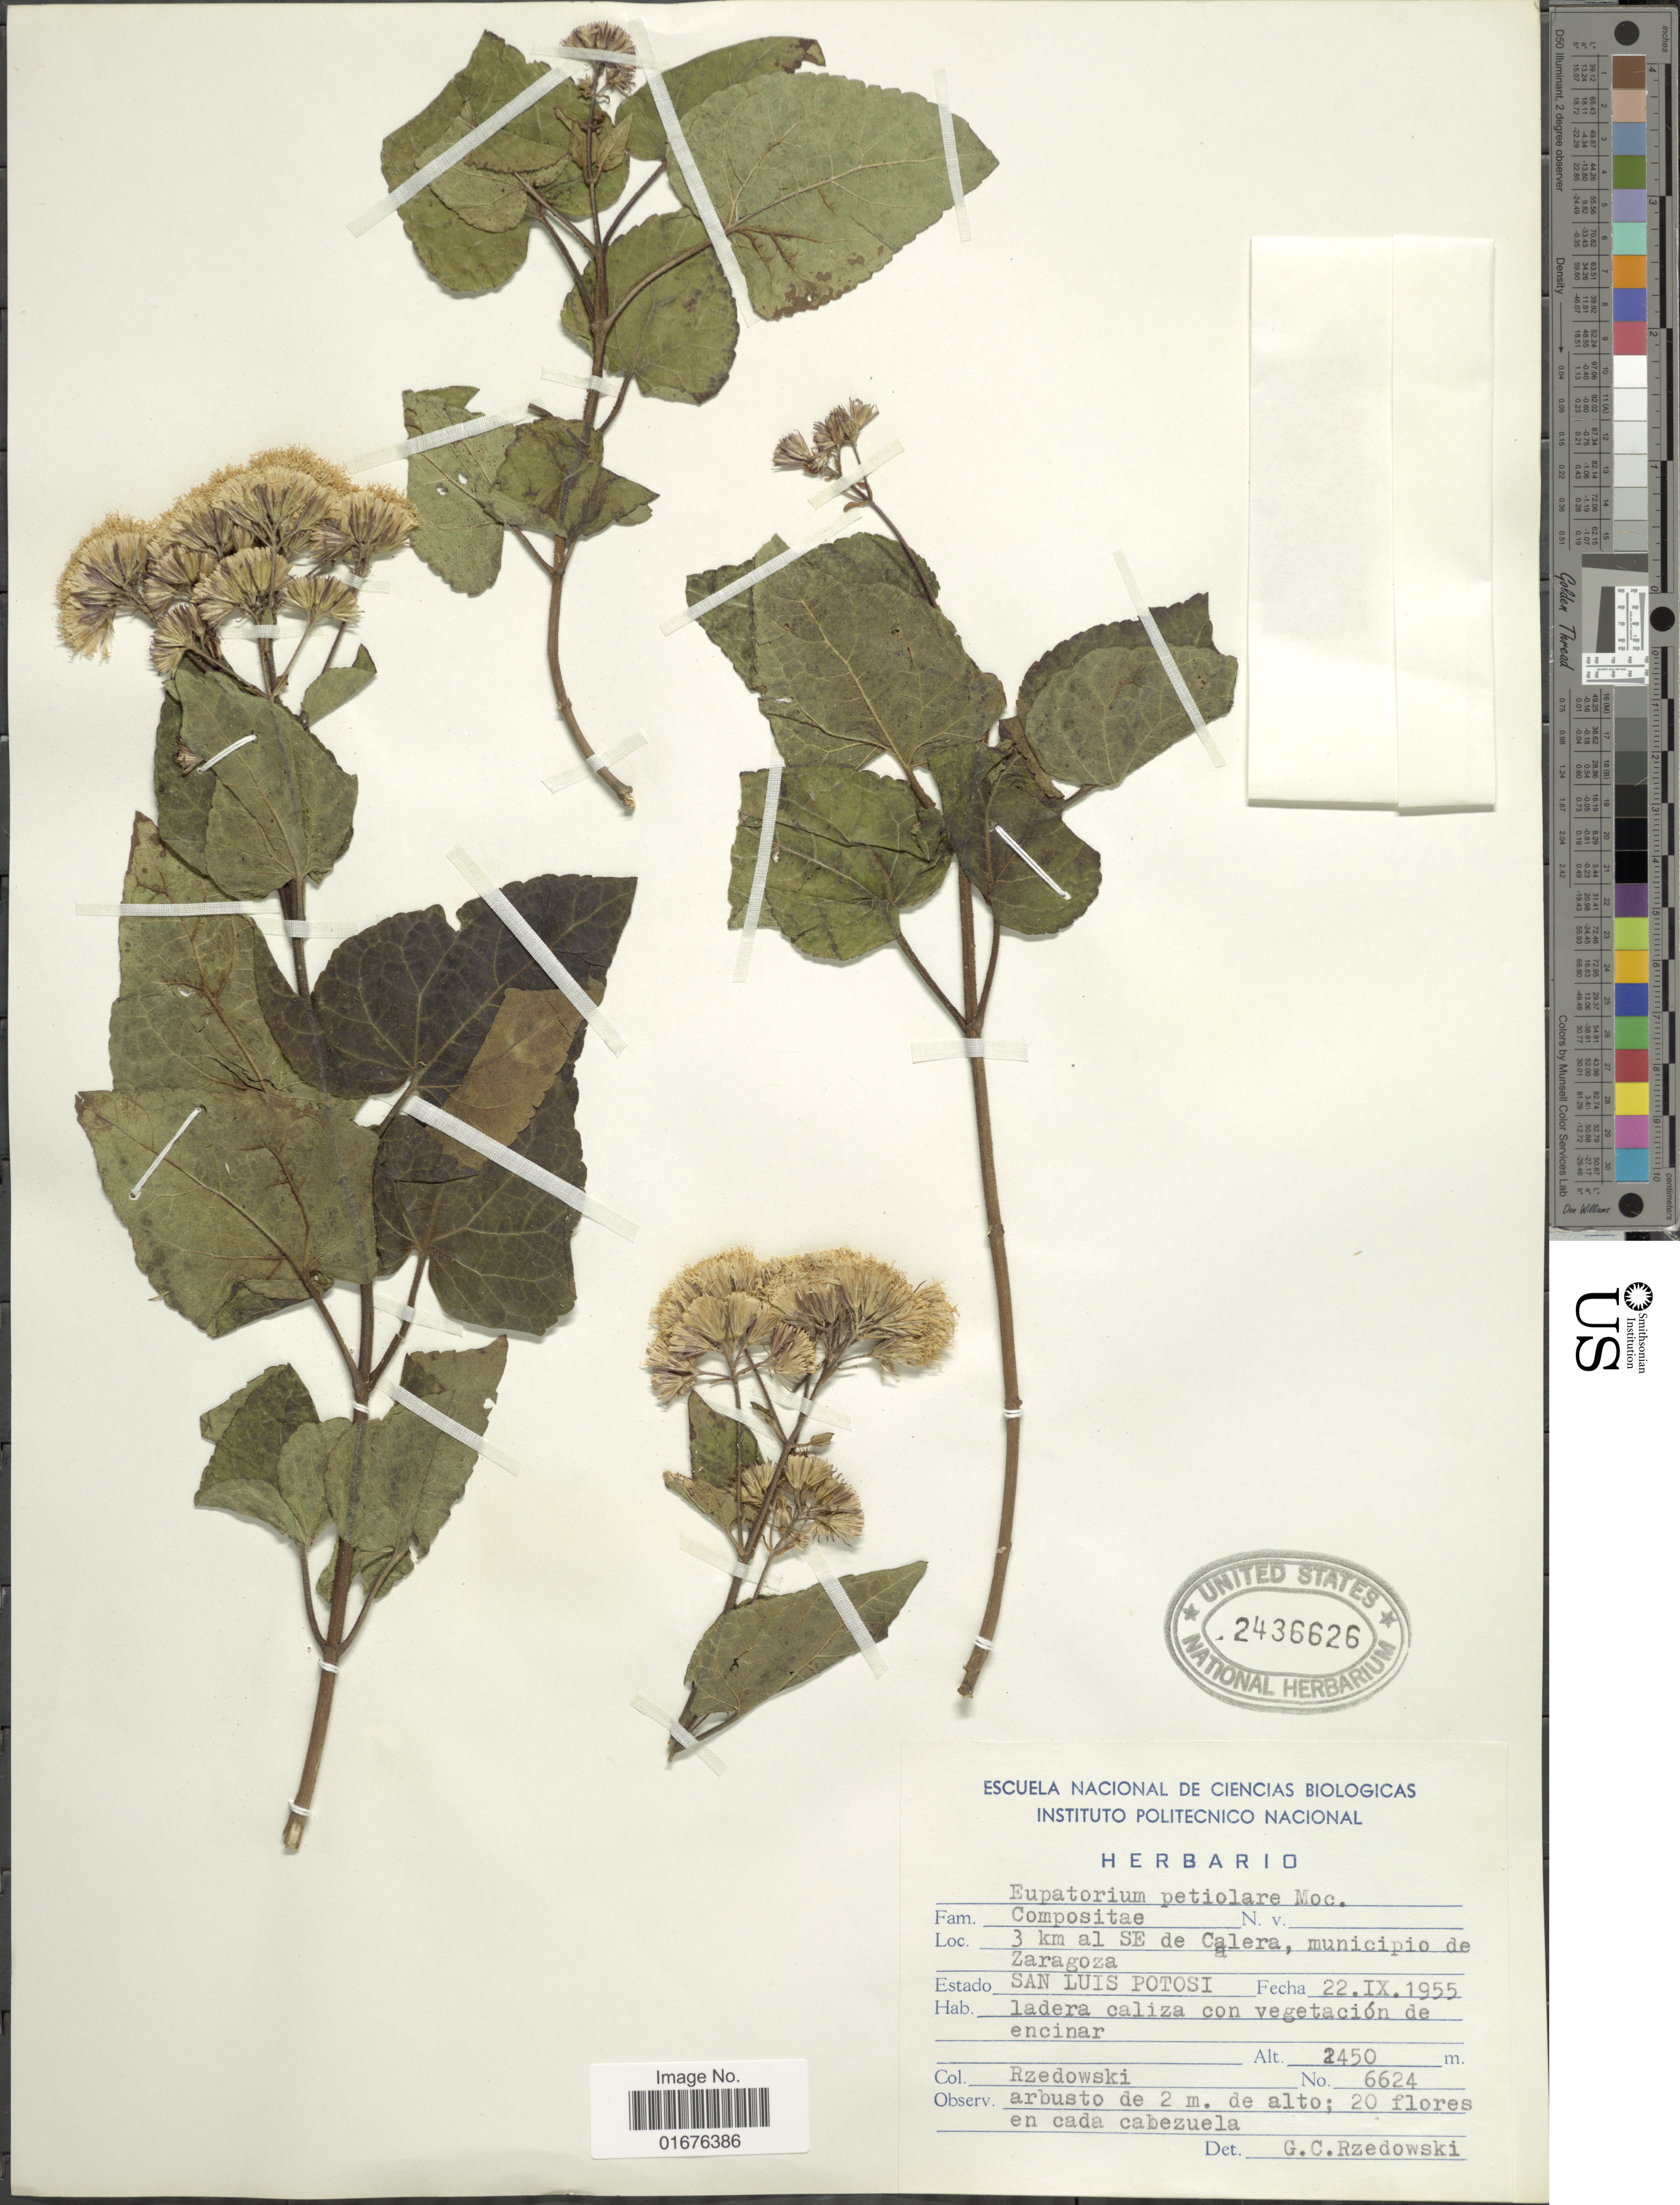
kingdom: Plantae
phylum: Tracheophyta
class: Magnoliopsida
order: Asterales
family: Asteraceae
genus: Ageratina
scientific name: Ageratina petiolaris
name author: (Moc. & Sessé ex DC.) R.M. King & H. Rob.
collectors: Rzedowski, --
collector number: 6624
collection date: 1955-09-22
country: Mexico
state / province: San Luis Potosí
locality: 3 km al SE de Calera, municipio de Zaragoza, Ladera caliza con vegetación de encinar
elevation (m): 2450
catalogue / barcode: US 2436626